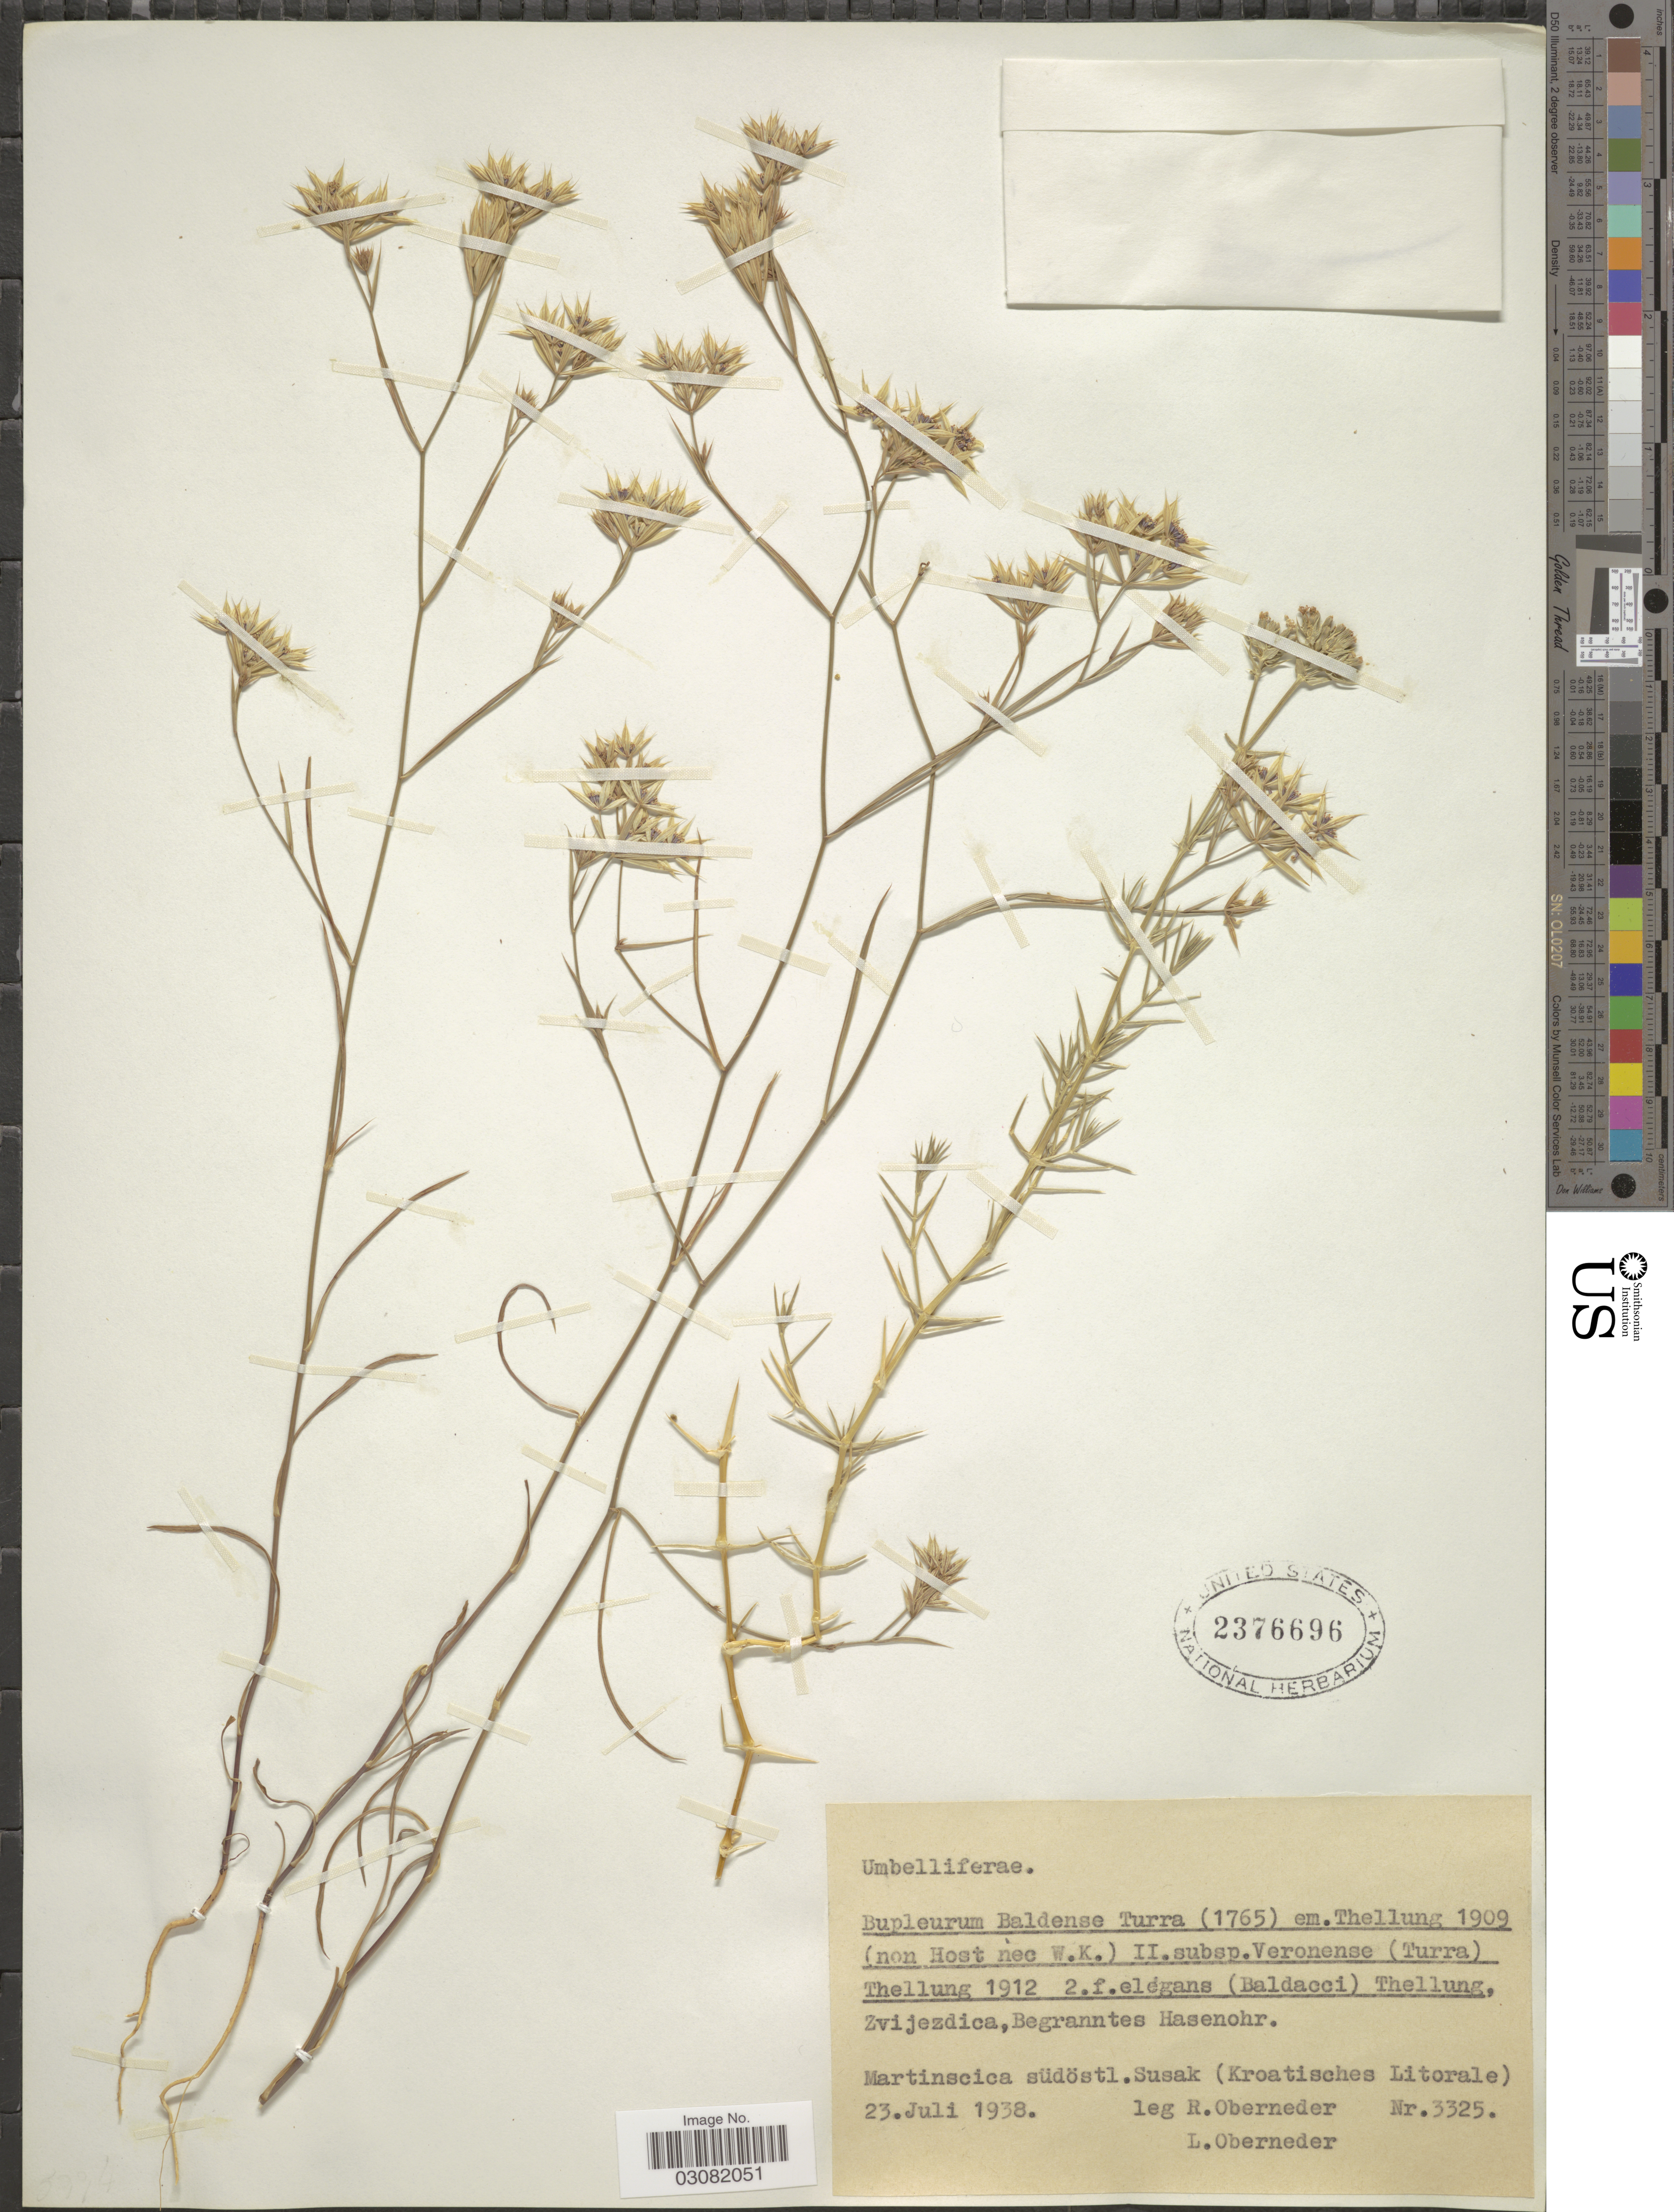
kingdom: Plantae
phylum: Tracheophyta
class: Magnoliopsida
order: Apiales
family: Apiaceae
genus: Bupleurum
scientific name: Bupleurum veronense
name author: Turra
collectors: R. Oberneder & L. Oberneder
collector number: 3325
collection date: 1938-07-23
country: Croatia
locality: Martinscica südöstl. Susak (Kroatisches Litorale).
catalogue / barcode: US 2376696